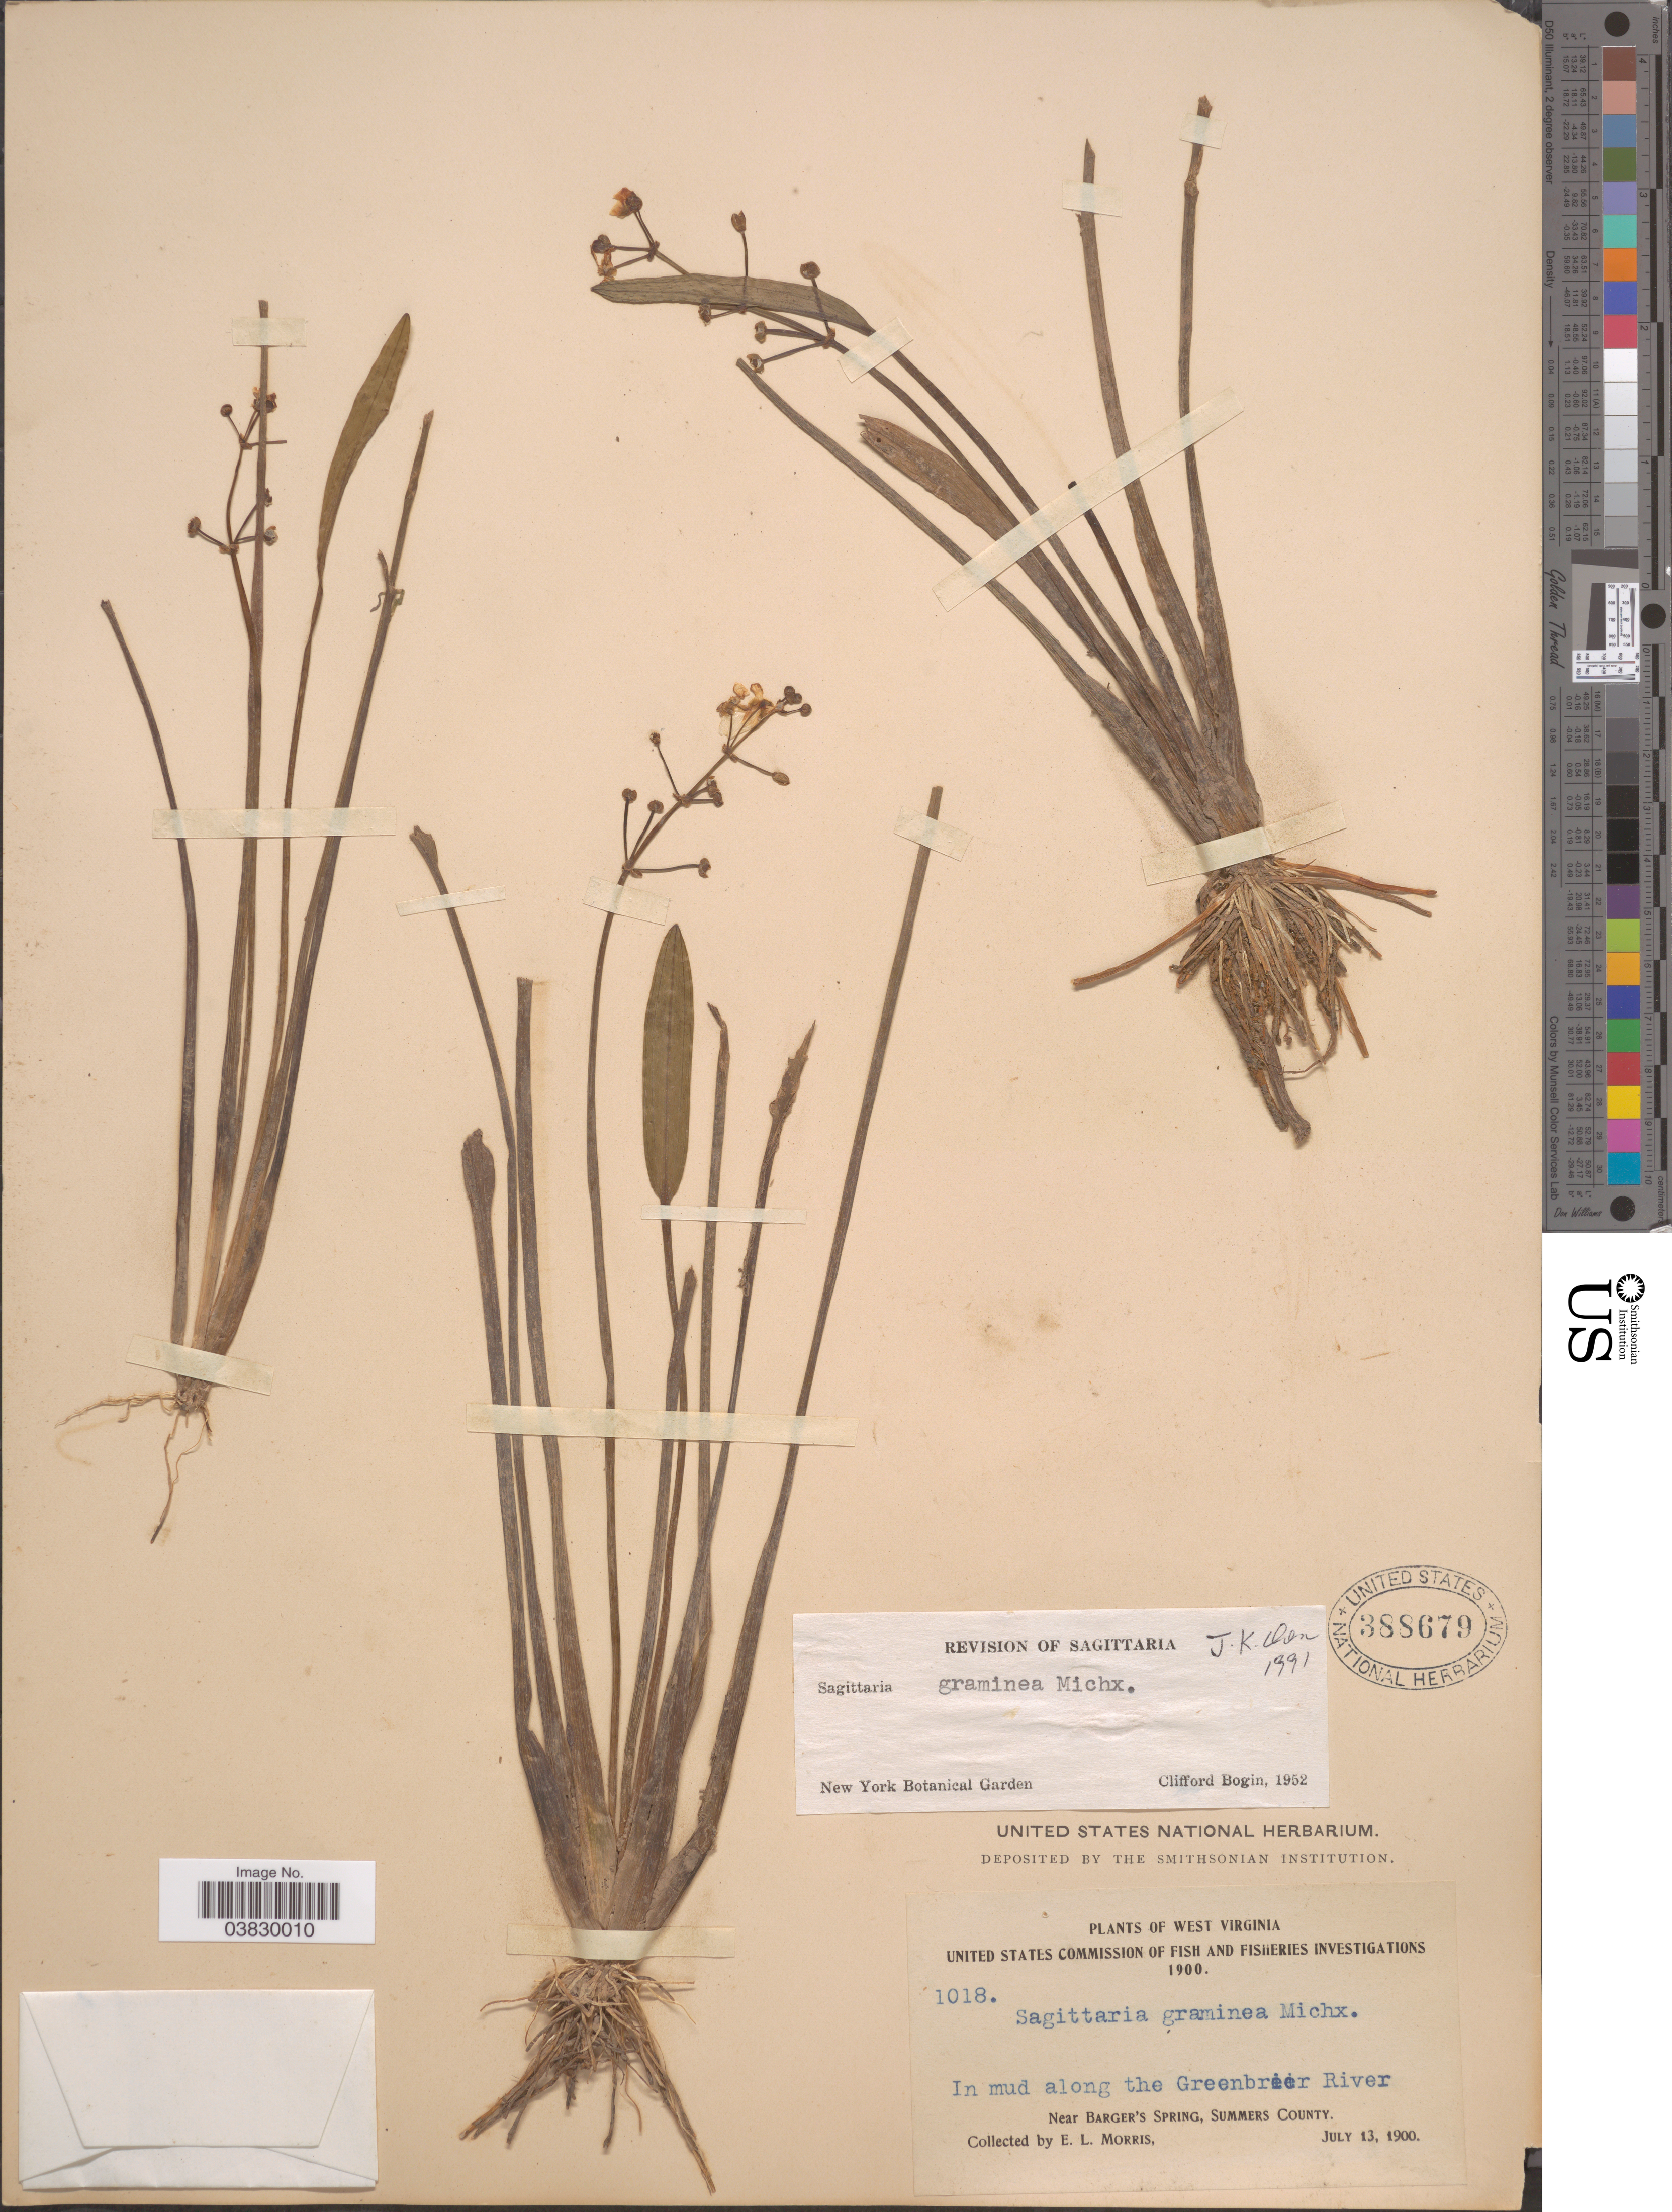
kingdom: Plantae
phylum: Tracheophyta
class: Liliopsida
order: Alismatales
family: Alismataceae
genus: Sagittaria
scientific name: Sagittaria graminea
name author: Michx.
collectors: E. Morris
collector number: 1018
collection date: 1900-07-13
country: United States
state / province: West Virginia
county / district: Summers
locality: In mud along the Greenbrier River. Near Barger's Spring, Summers County.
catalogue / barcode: US 388679